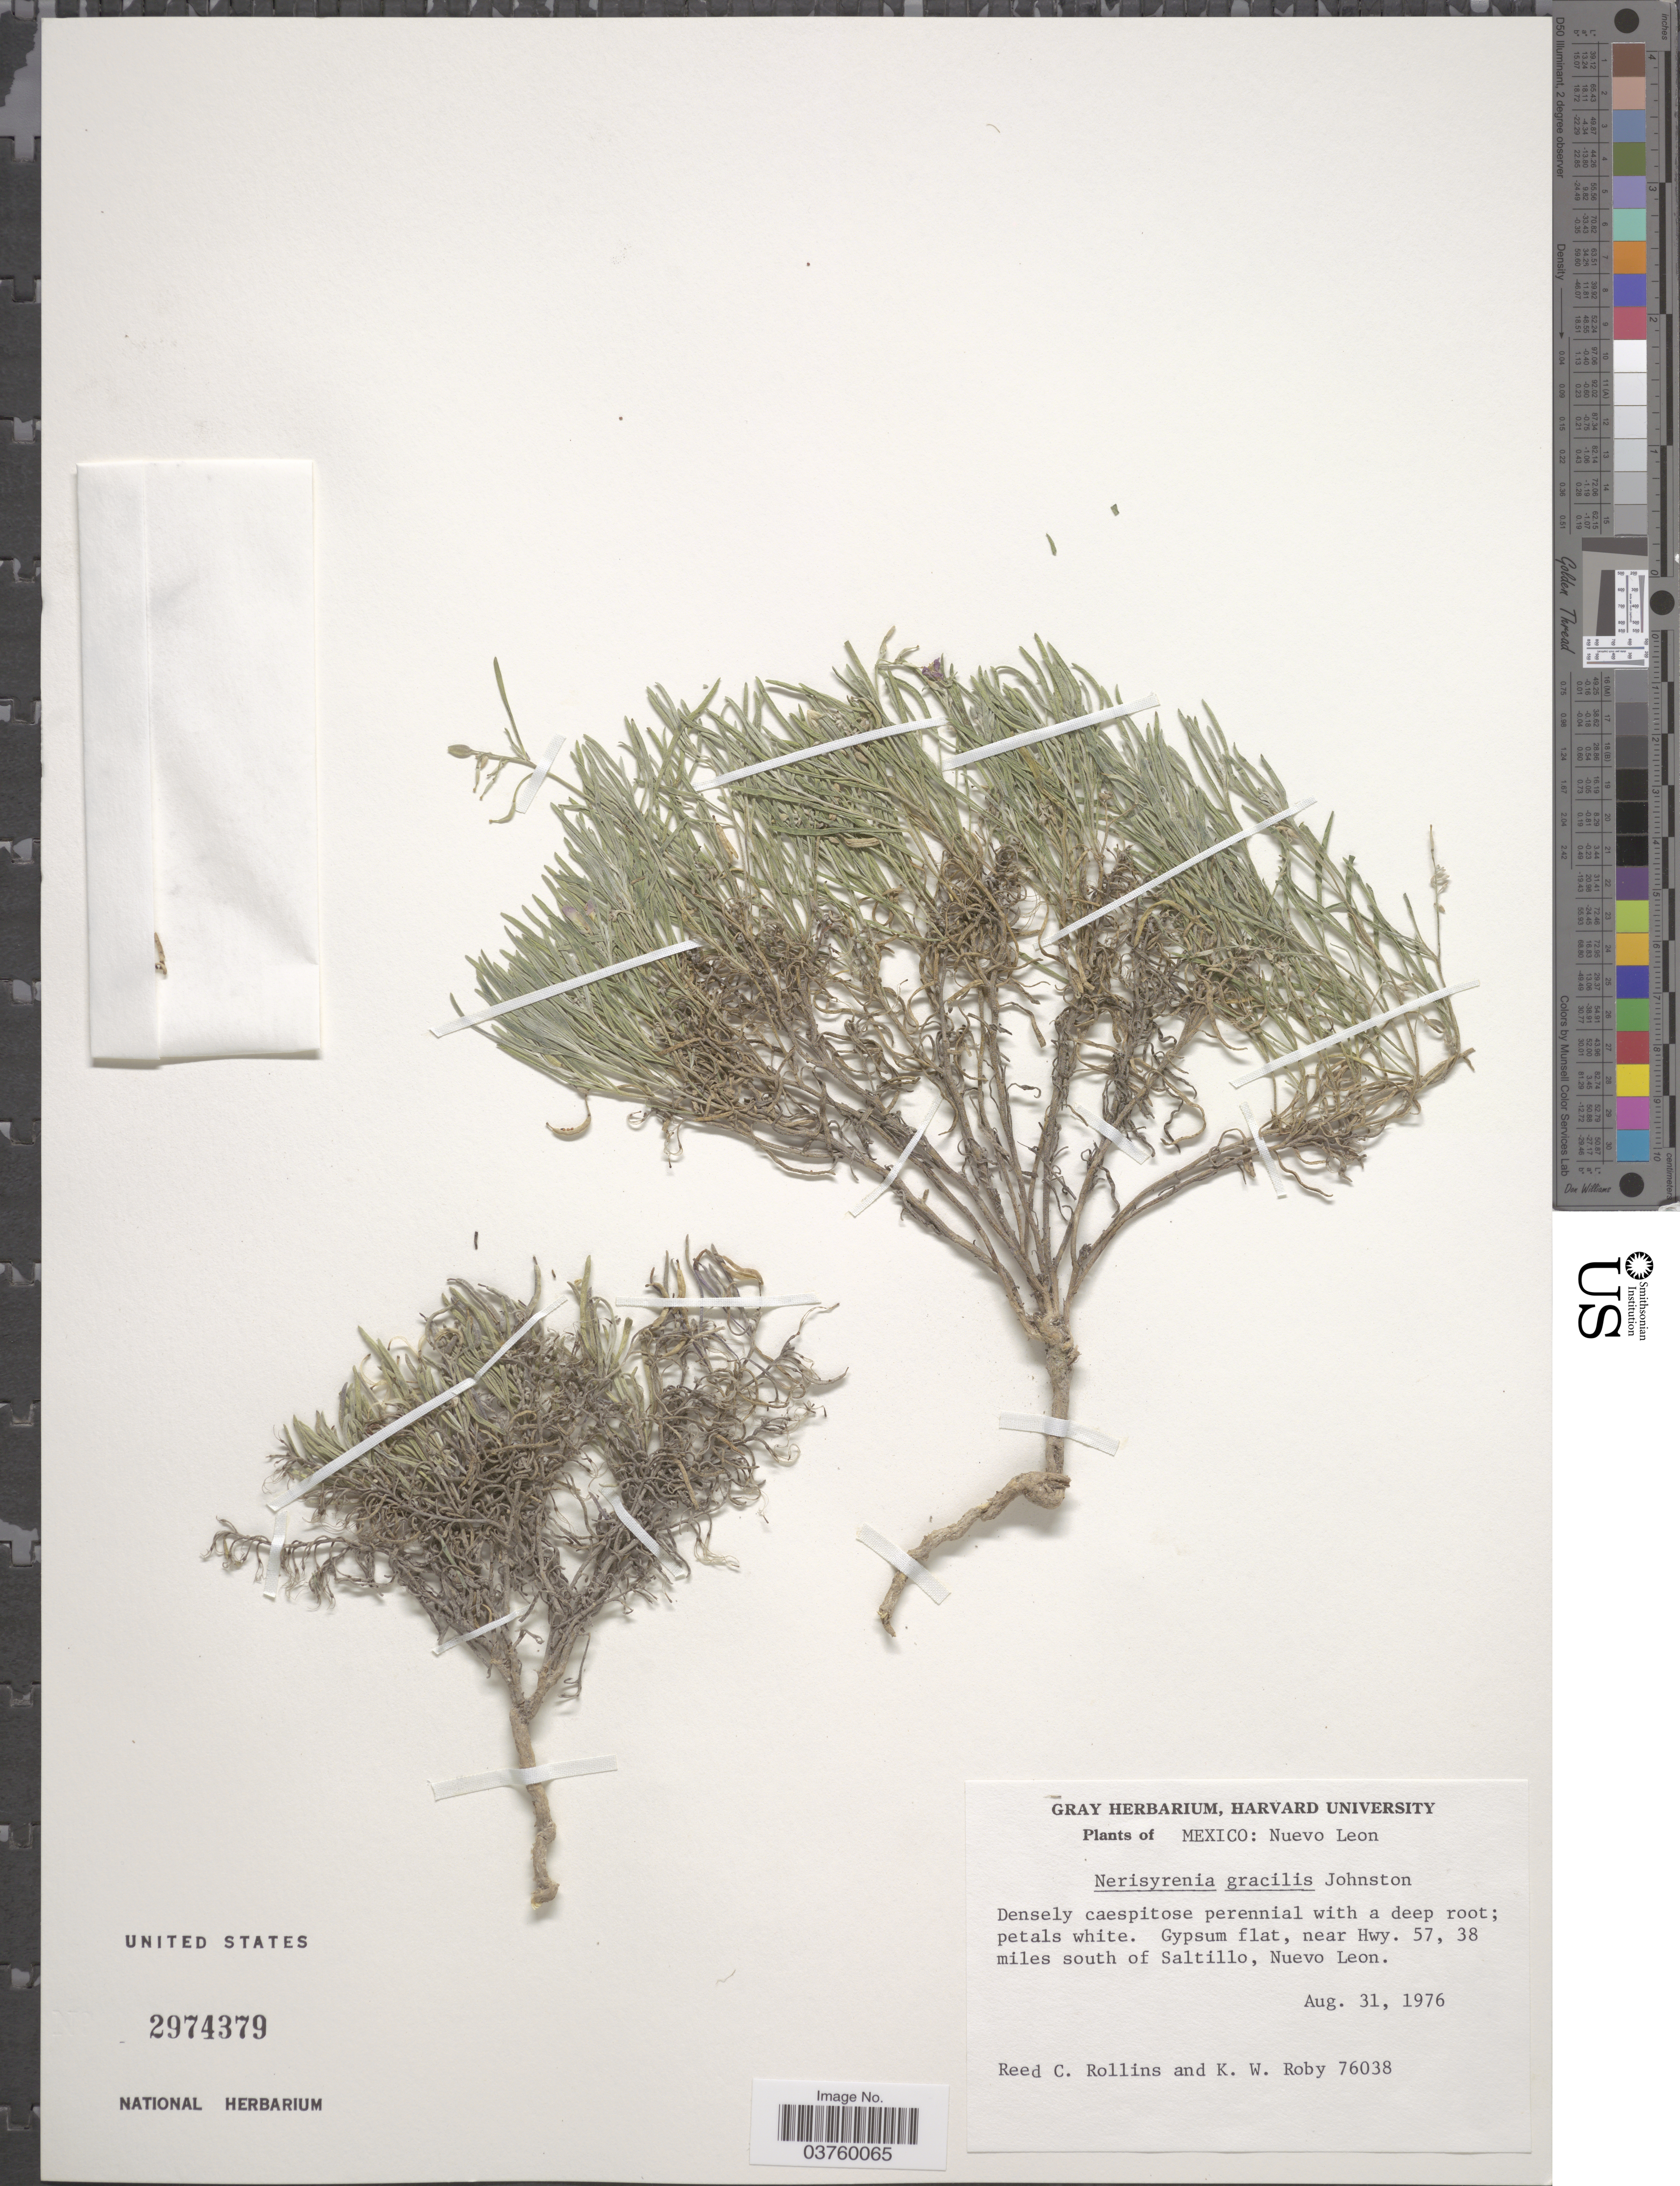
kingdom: Plantae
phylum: Tracheophyta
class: Magnoliopsida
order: Brassicales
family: Brassicaceae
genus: Nerisyrenia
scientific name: Nerisyrenia gracilis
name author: I.M. Johnst.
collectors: R. C. Rollins & K. W. Roby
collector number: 76038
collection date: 1976-08-31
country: Mexico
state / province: Nuevo León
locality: Near Hwy. 57, 38 miles south of Saltillo.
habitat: gypsum flat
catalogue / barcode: US 2974379